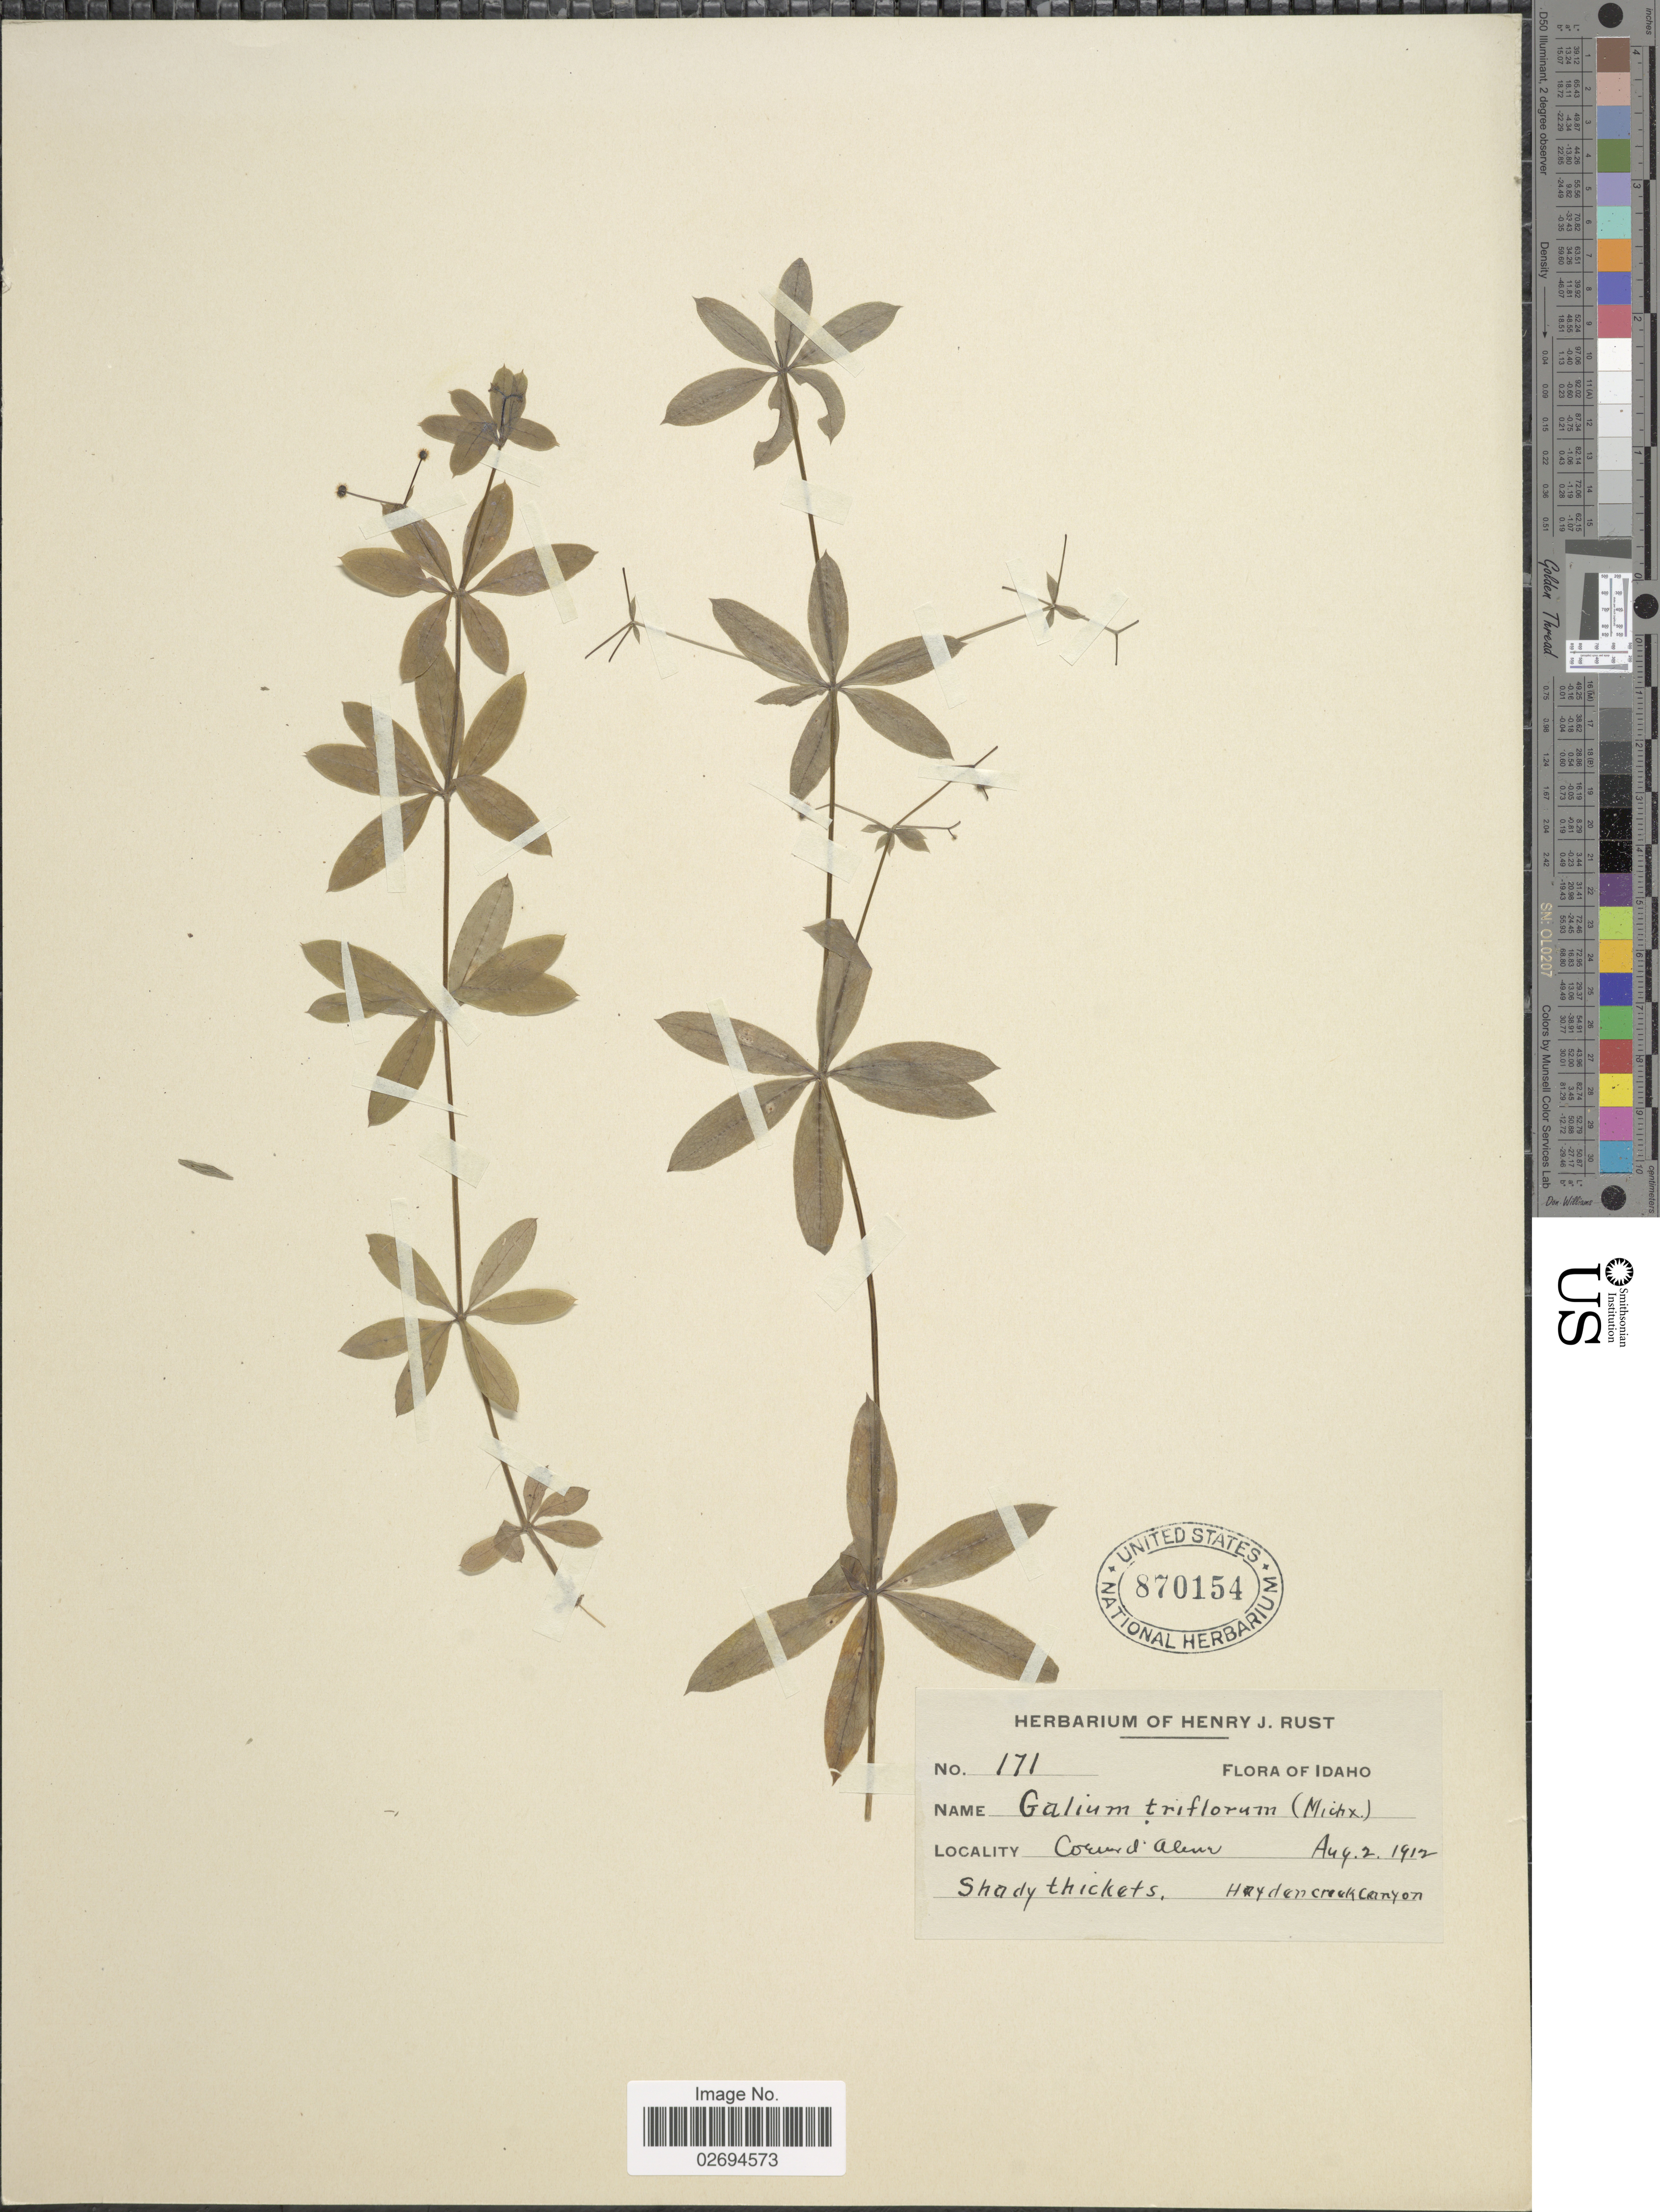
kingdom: Plantae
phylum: Tracheophyta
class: Magnoliopsida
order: Gentianales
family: Rubiaceae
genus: Galium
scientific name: Galium triflorum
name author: Michx.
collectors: ex herb. Henry J. Rust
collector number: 171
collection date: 1912-08-02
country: United States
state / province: Idaho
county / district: Kootenai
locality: Coeur d'Alene. Hayden Creek Canyon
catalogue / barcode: US 870154